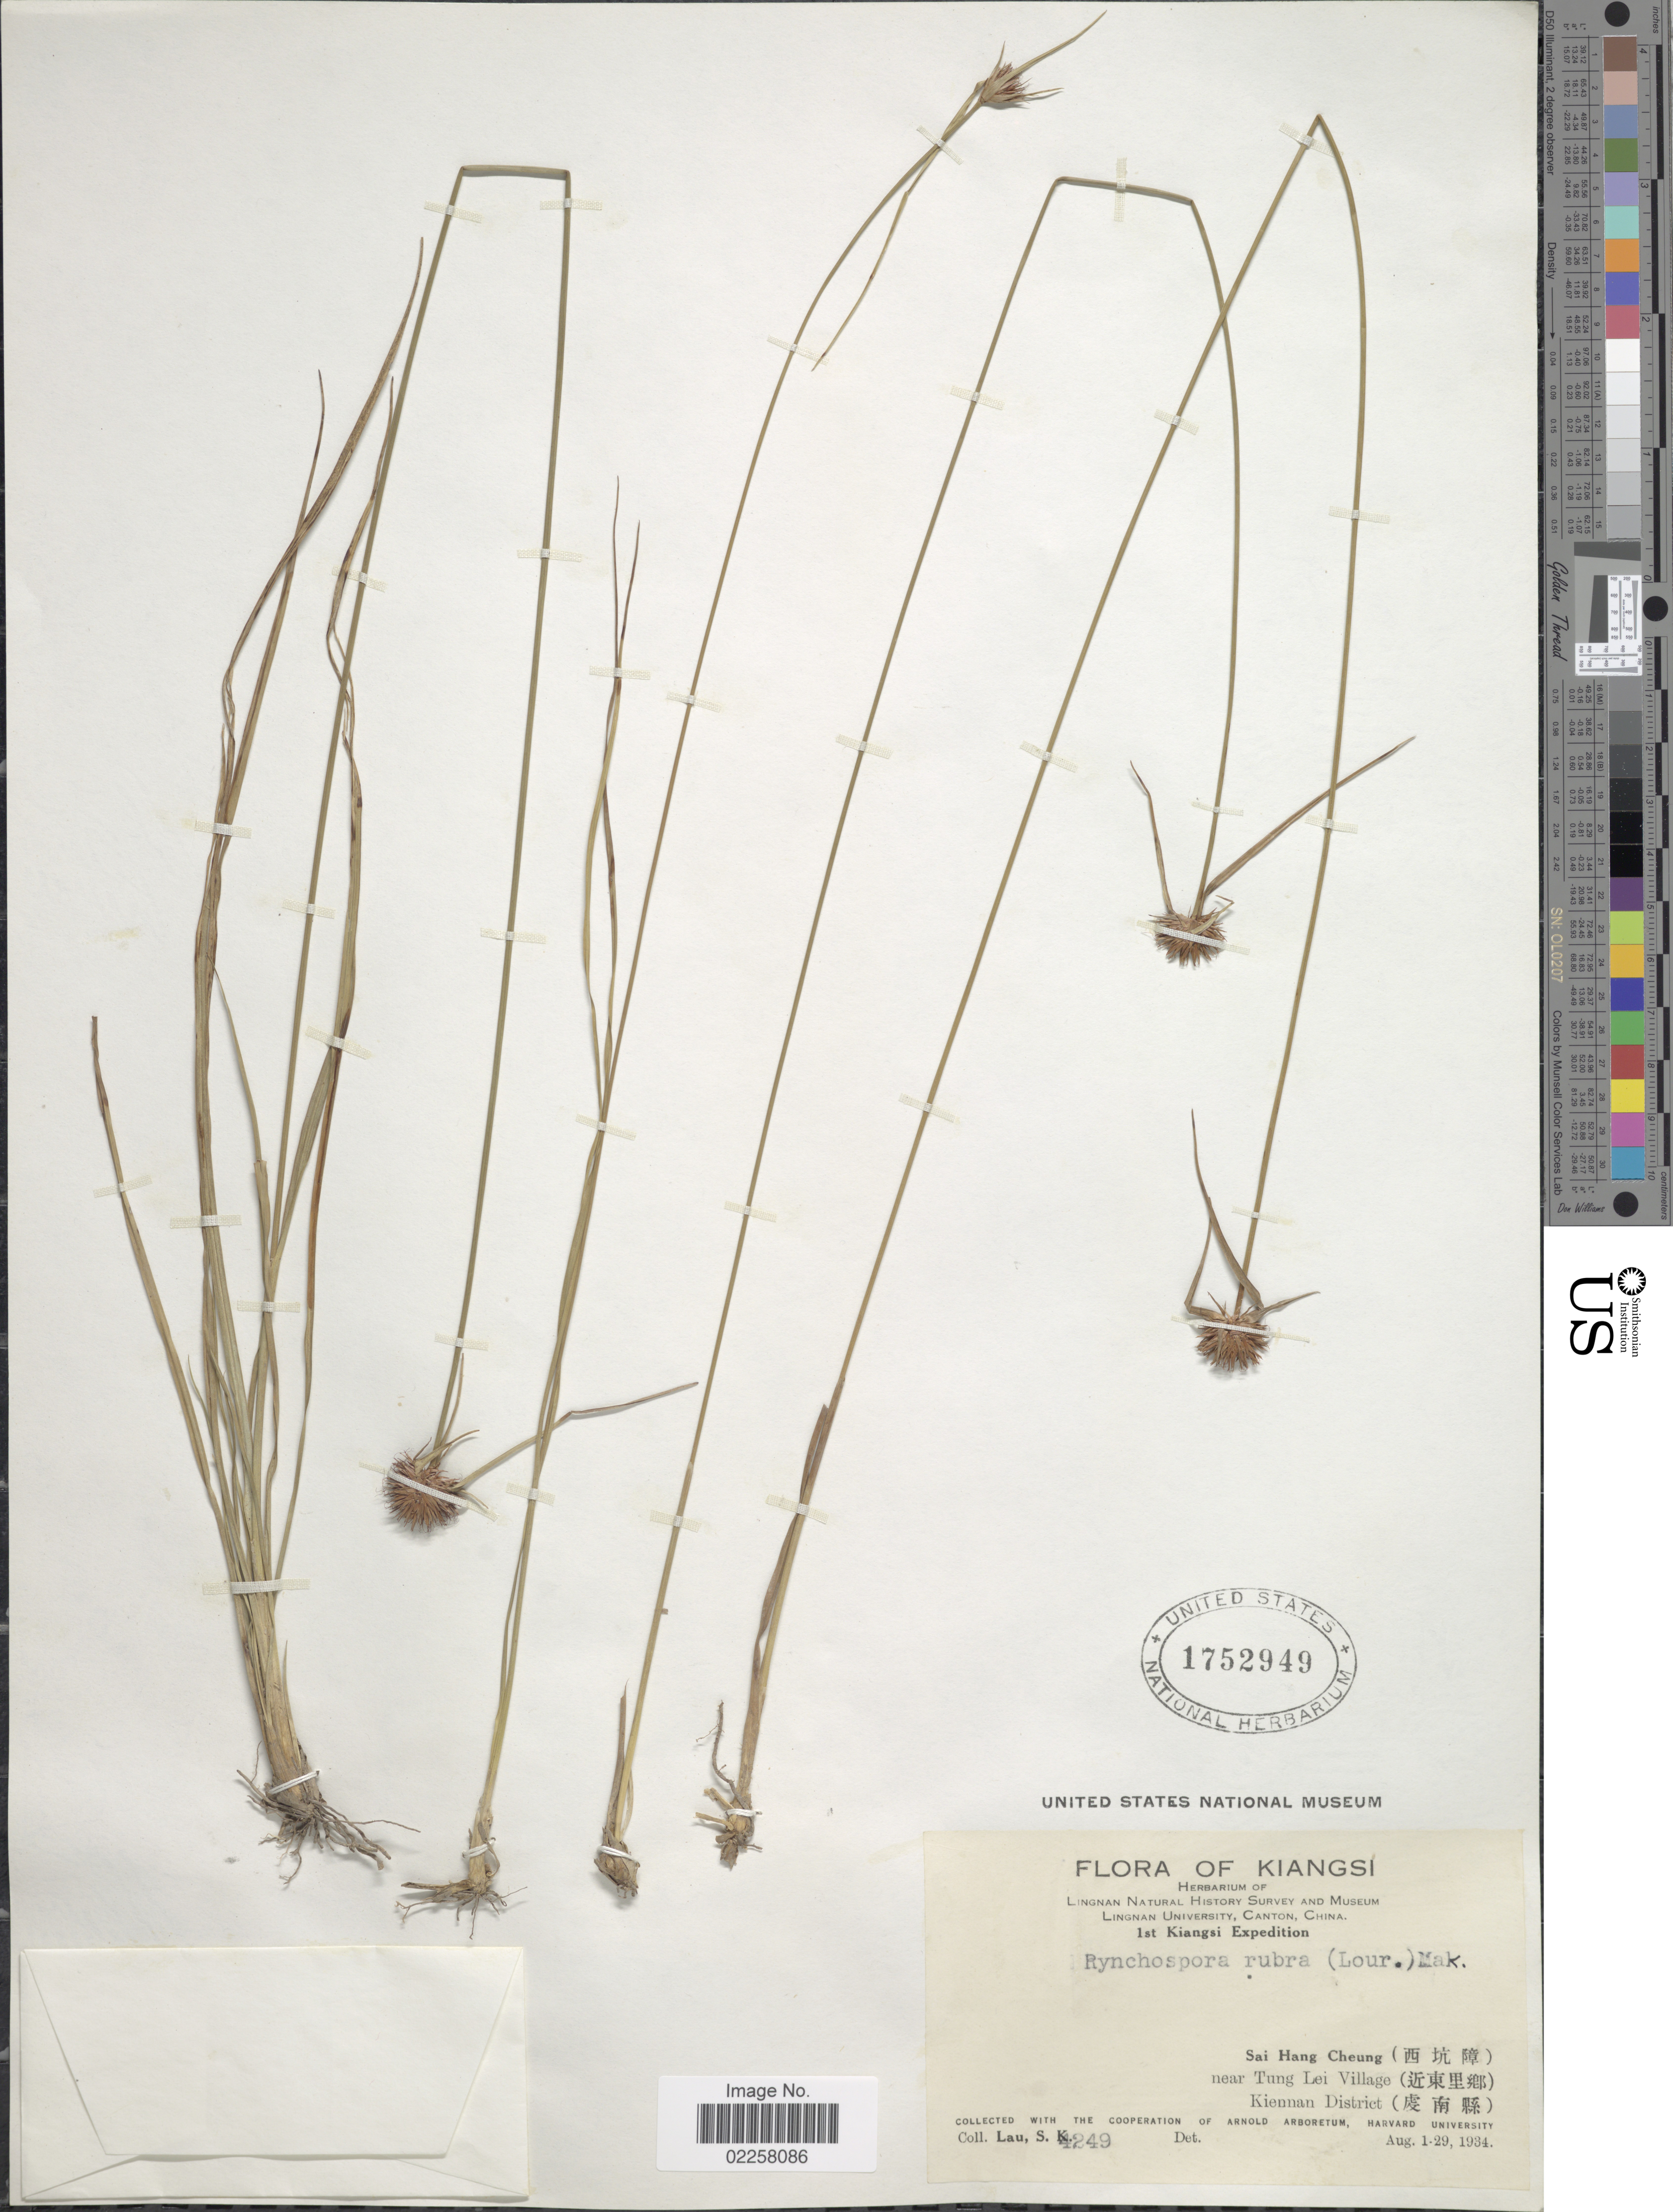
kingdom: Plantae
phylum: Tracheophyta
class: Liliopsida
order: Poales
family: Cyperaceae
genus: Rhynchospora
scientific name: Rhynchospora rubra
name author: (Lour.) Makino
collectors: S. K. Lau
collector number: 4249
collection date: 1934-08-01/1934-08-29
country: China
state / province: Jiangxi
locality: Kiangsi. Sai Hang Cheung (X) near Tung Lei Village (X). Kiennan District (X)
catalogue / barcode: US 1752949